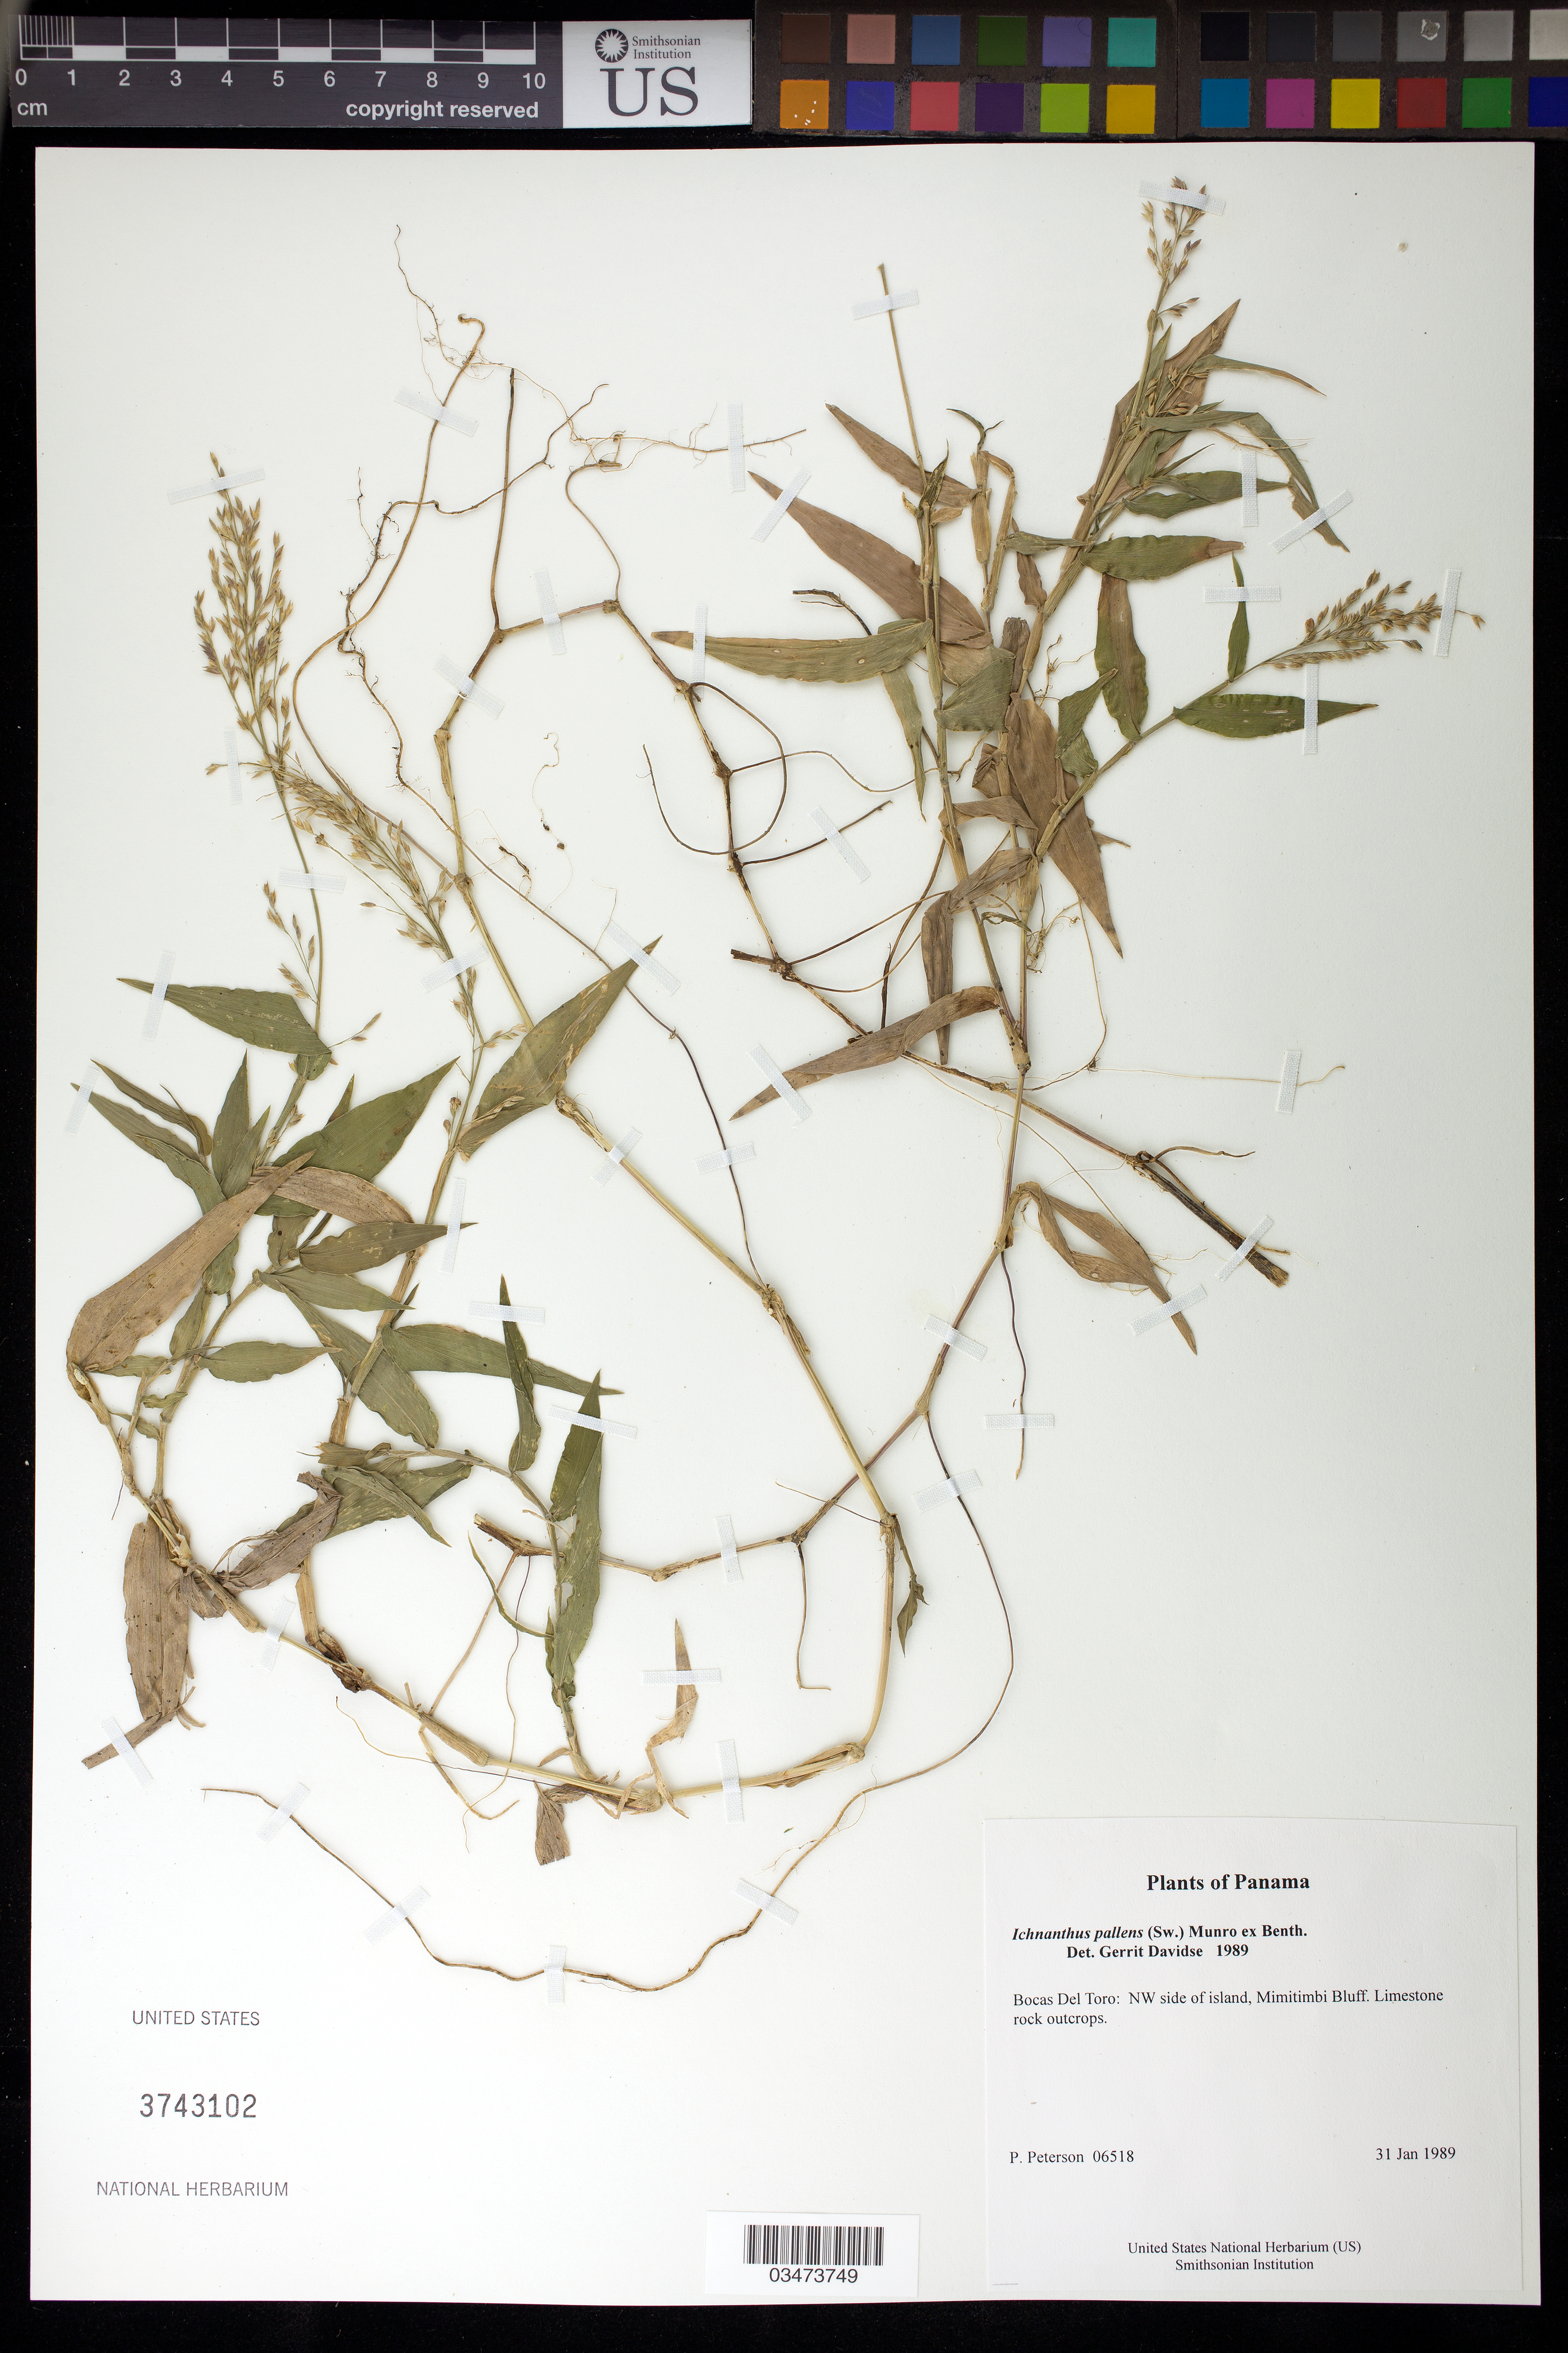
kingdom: Plantae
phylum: Tracheophyta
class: Liliopsida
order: Poales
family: Poaceae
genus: Ichnanthus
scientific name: Ichnanthus pallens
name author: (Sw.) Munro ex Benth.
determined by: Davidse, Gerrit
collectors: P. M. Peterson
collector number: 06518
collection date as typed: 31 Jan 1989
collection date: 1989-01-31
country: Panama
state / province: Bocas del Toro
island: Colón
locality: NW side of island, Mimitimbi Bluff.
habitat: Limestone rock outcrops.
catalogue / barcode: US 3743102